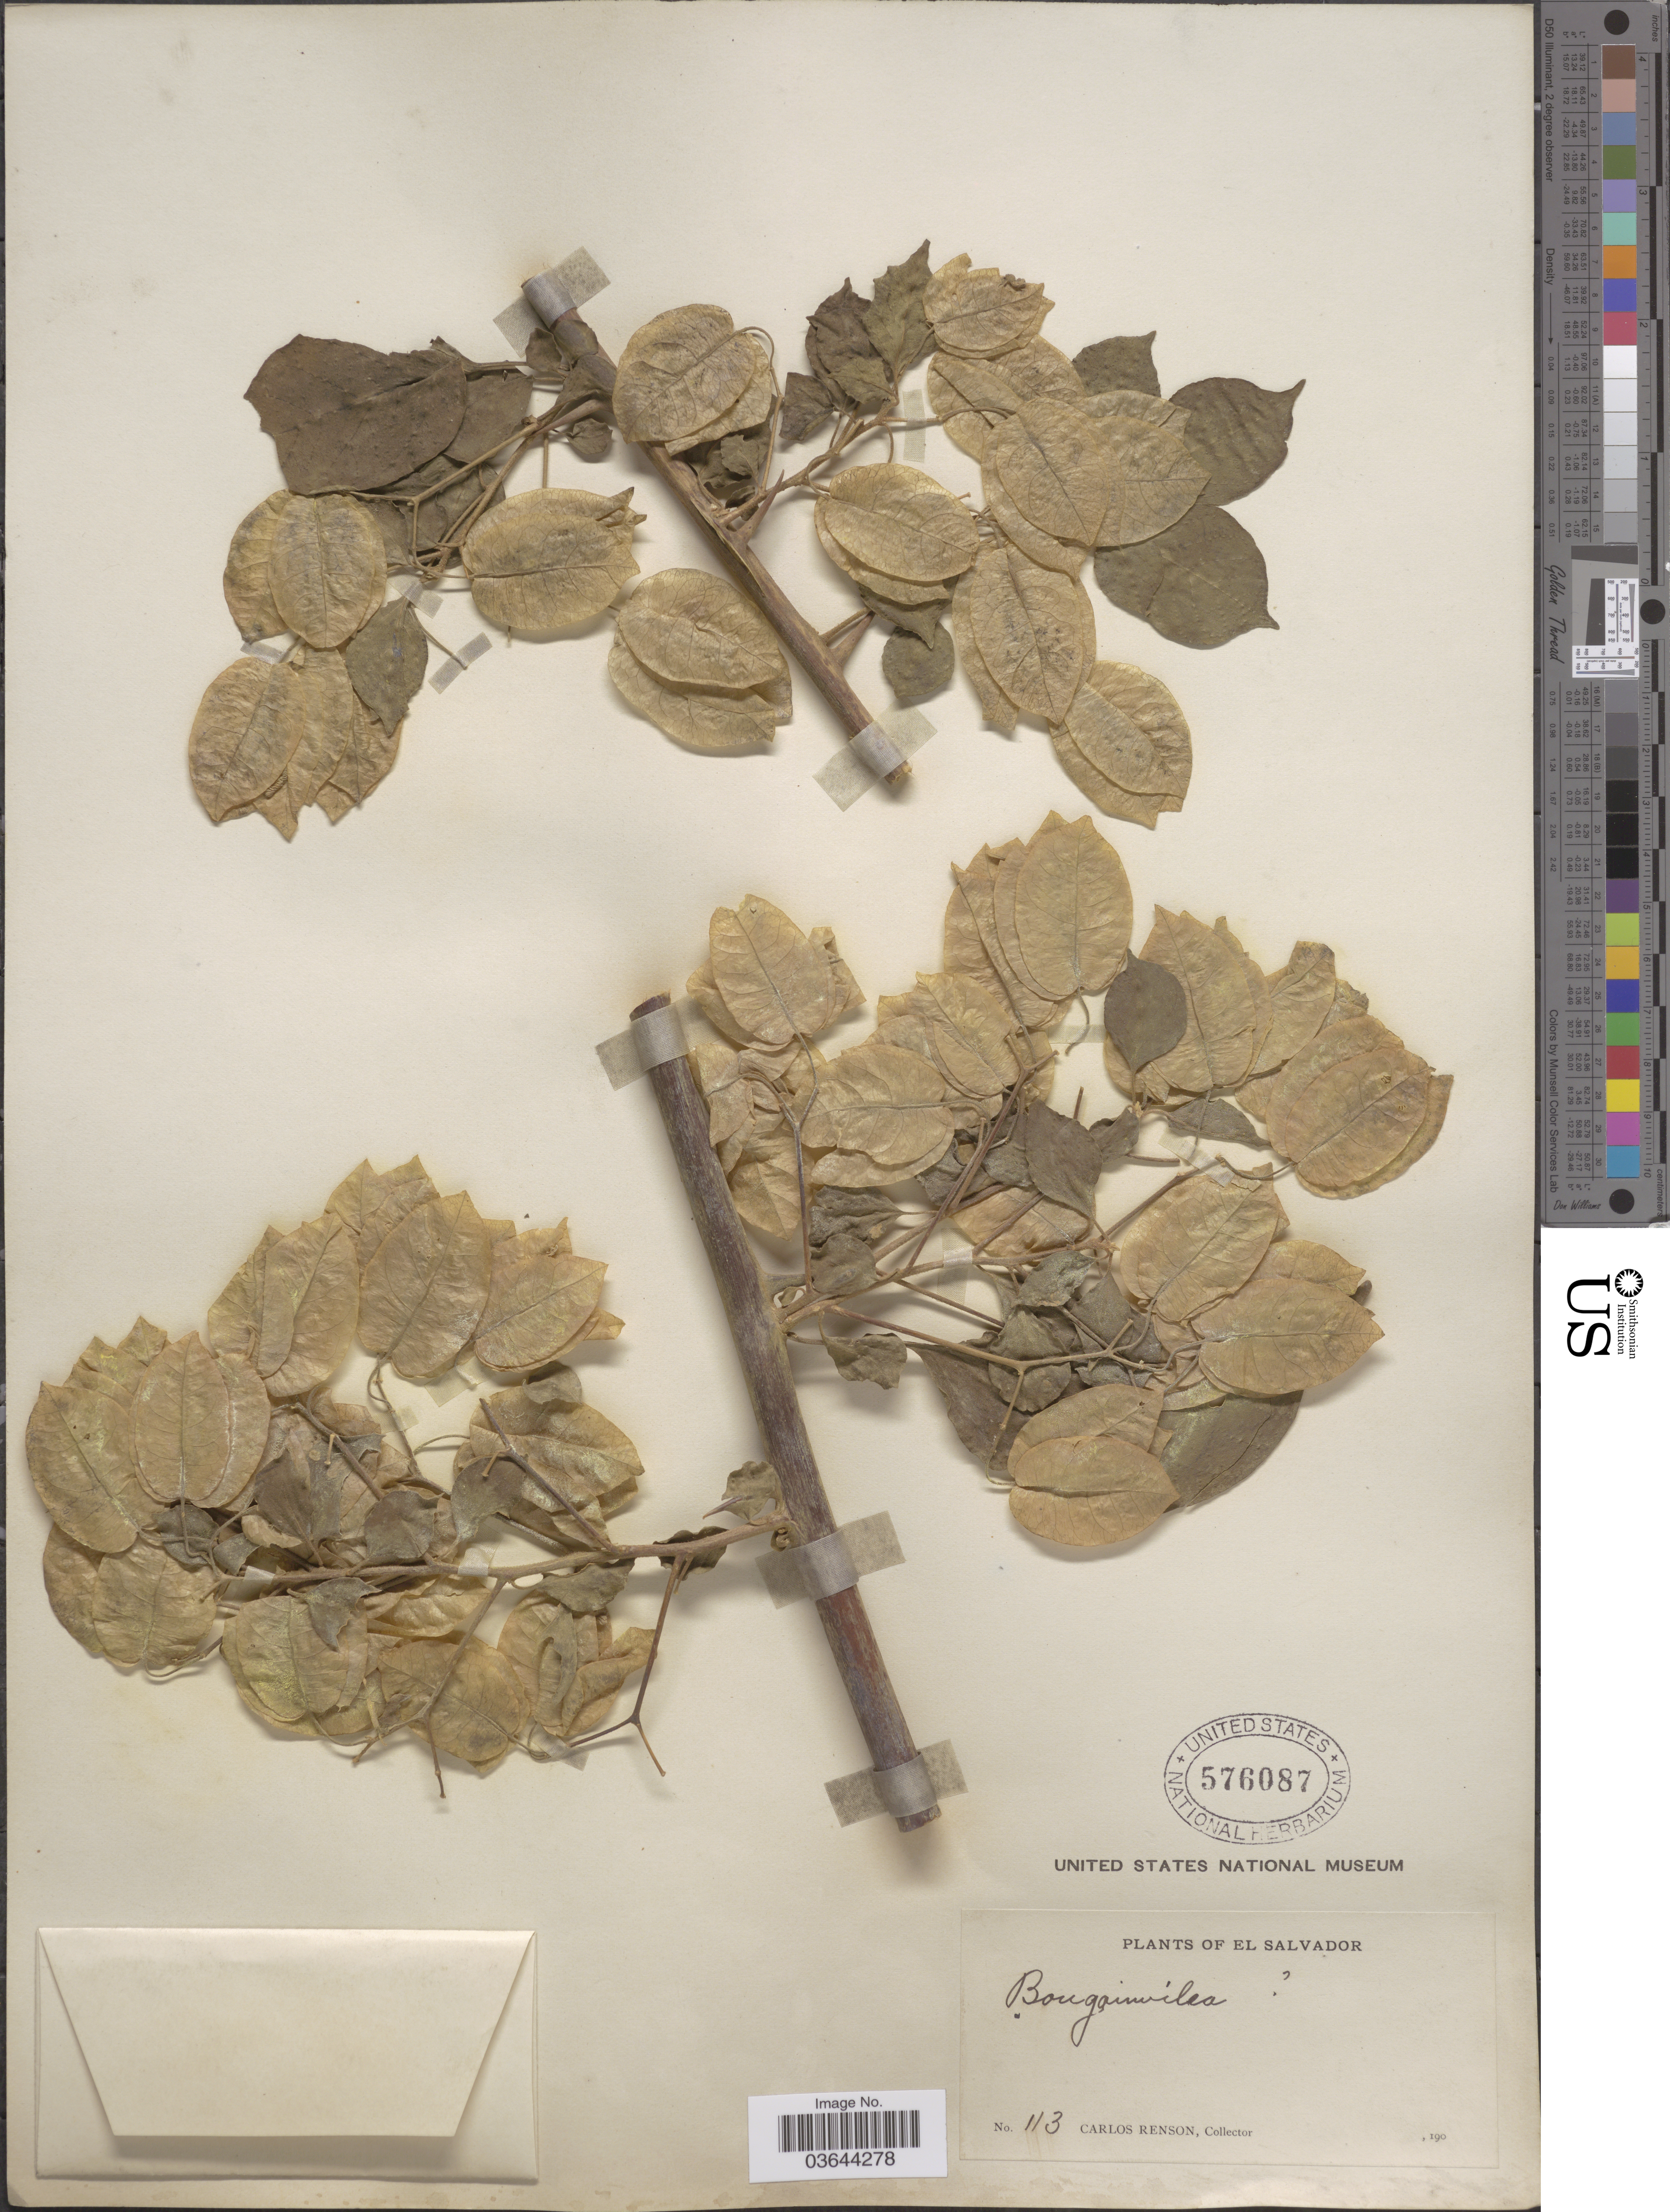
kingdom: Plantae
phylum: Tracheophyta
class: Magnoliopsida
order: Caryophyllales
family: Nyctaginaceae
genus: Bougainvillea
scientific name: Bougainvillea glabra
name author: Choisy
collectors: C. Renson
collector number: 113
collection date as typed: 190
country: El Salvador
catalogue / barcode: US 576087